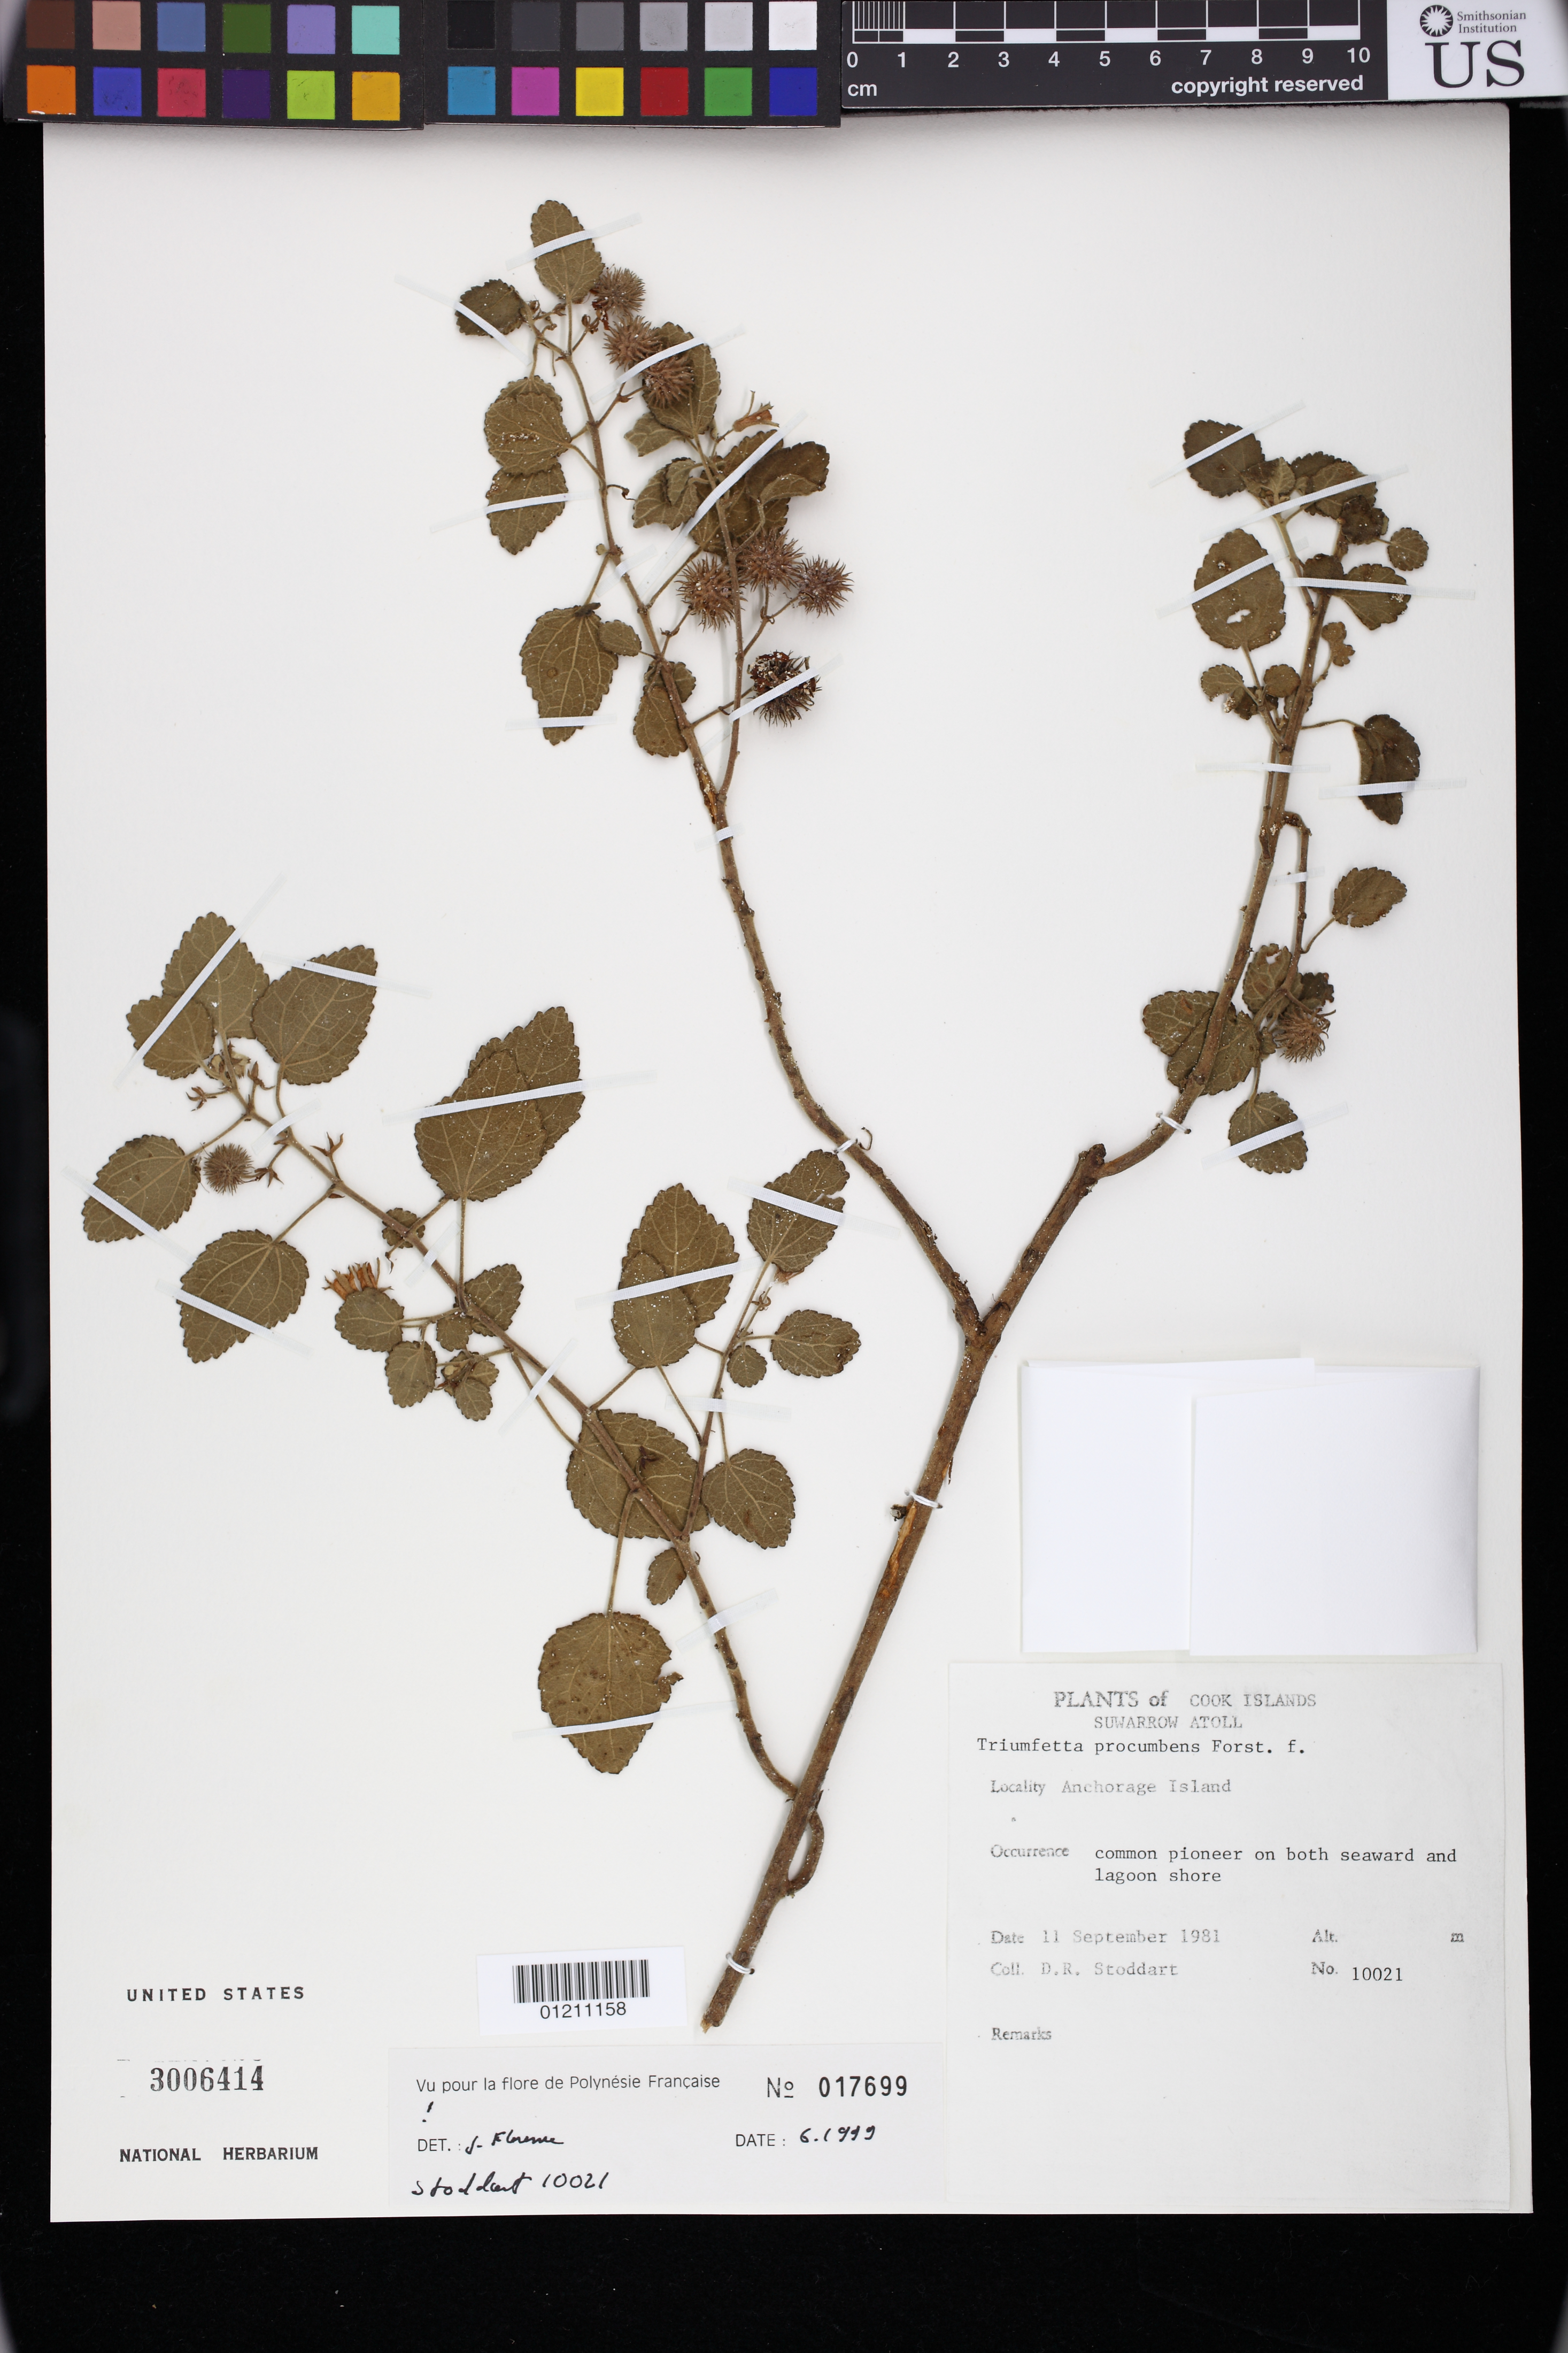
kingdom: Plantae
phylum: Tracheophyta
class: Magnoliopsida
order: Malvales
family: Malvaceae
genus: Triumfetta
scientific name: Triumfetta procumbens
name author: G. Forst.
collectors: D. R. Stoddart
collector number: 10021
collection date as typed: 09 Nov 1981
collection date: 1981-11-09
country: Cook Islands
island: Suwarrow Atoll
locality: Cook Islands: Suwarrow Atoll. Anchorage Islet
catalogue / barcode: US 3006414